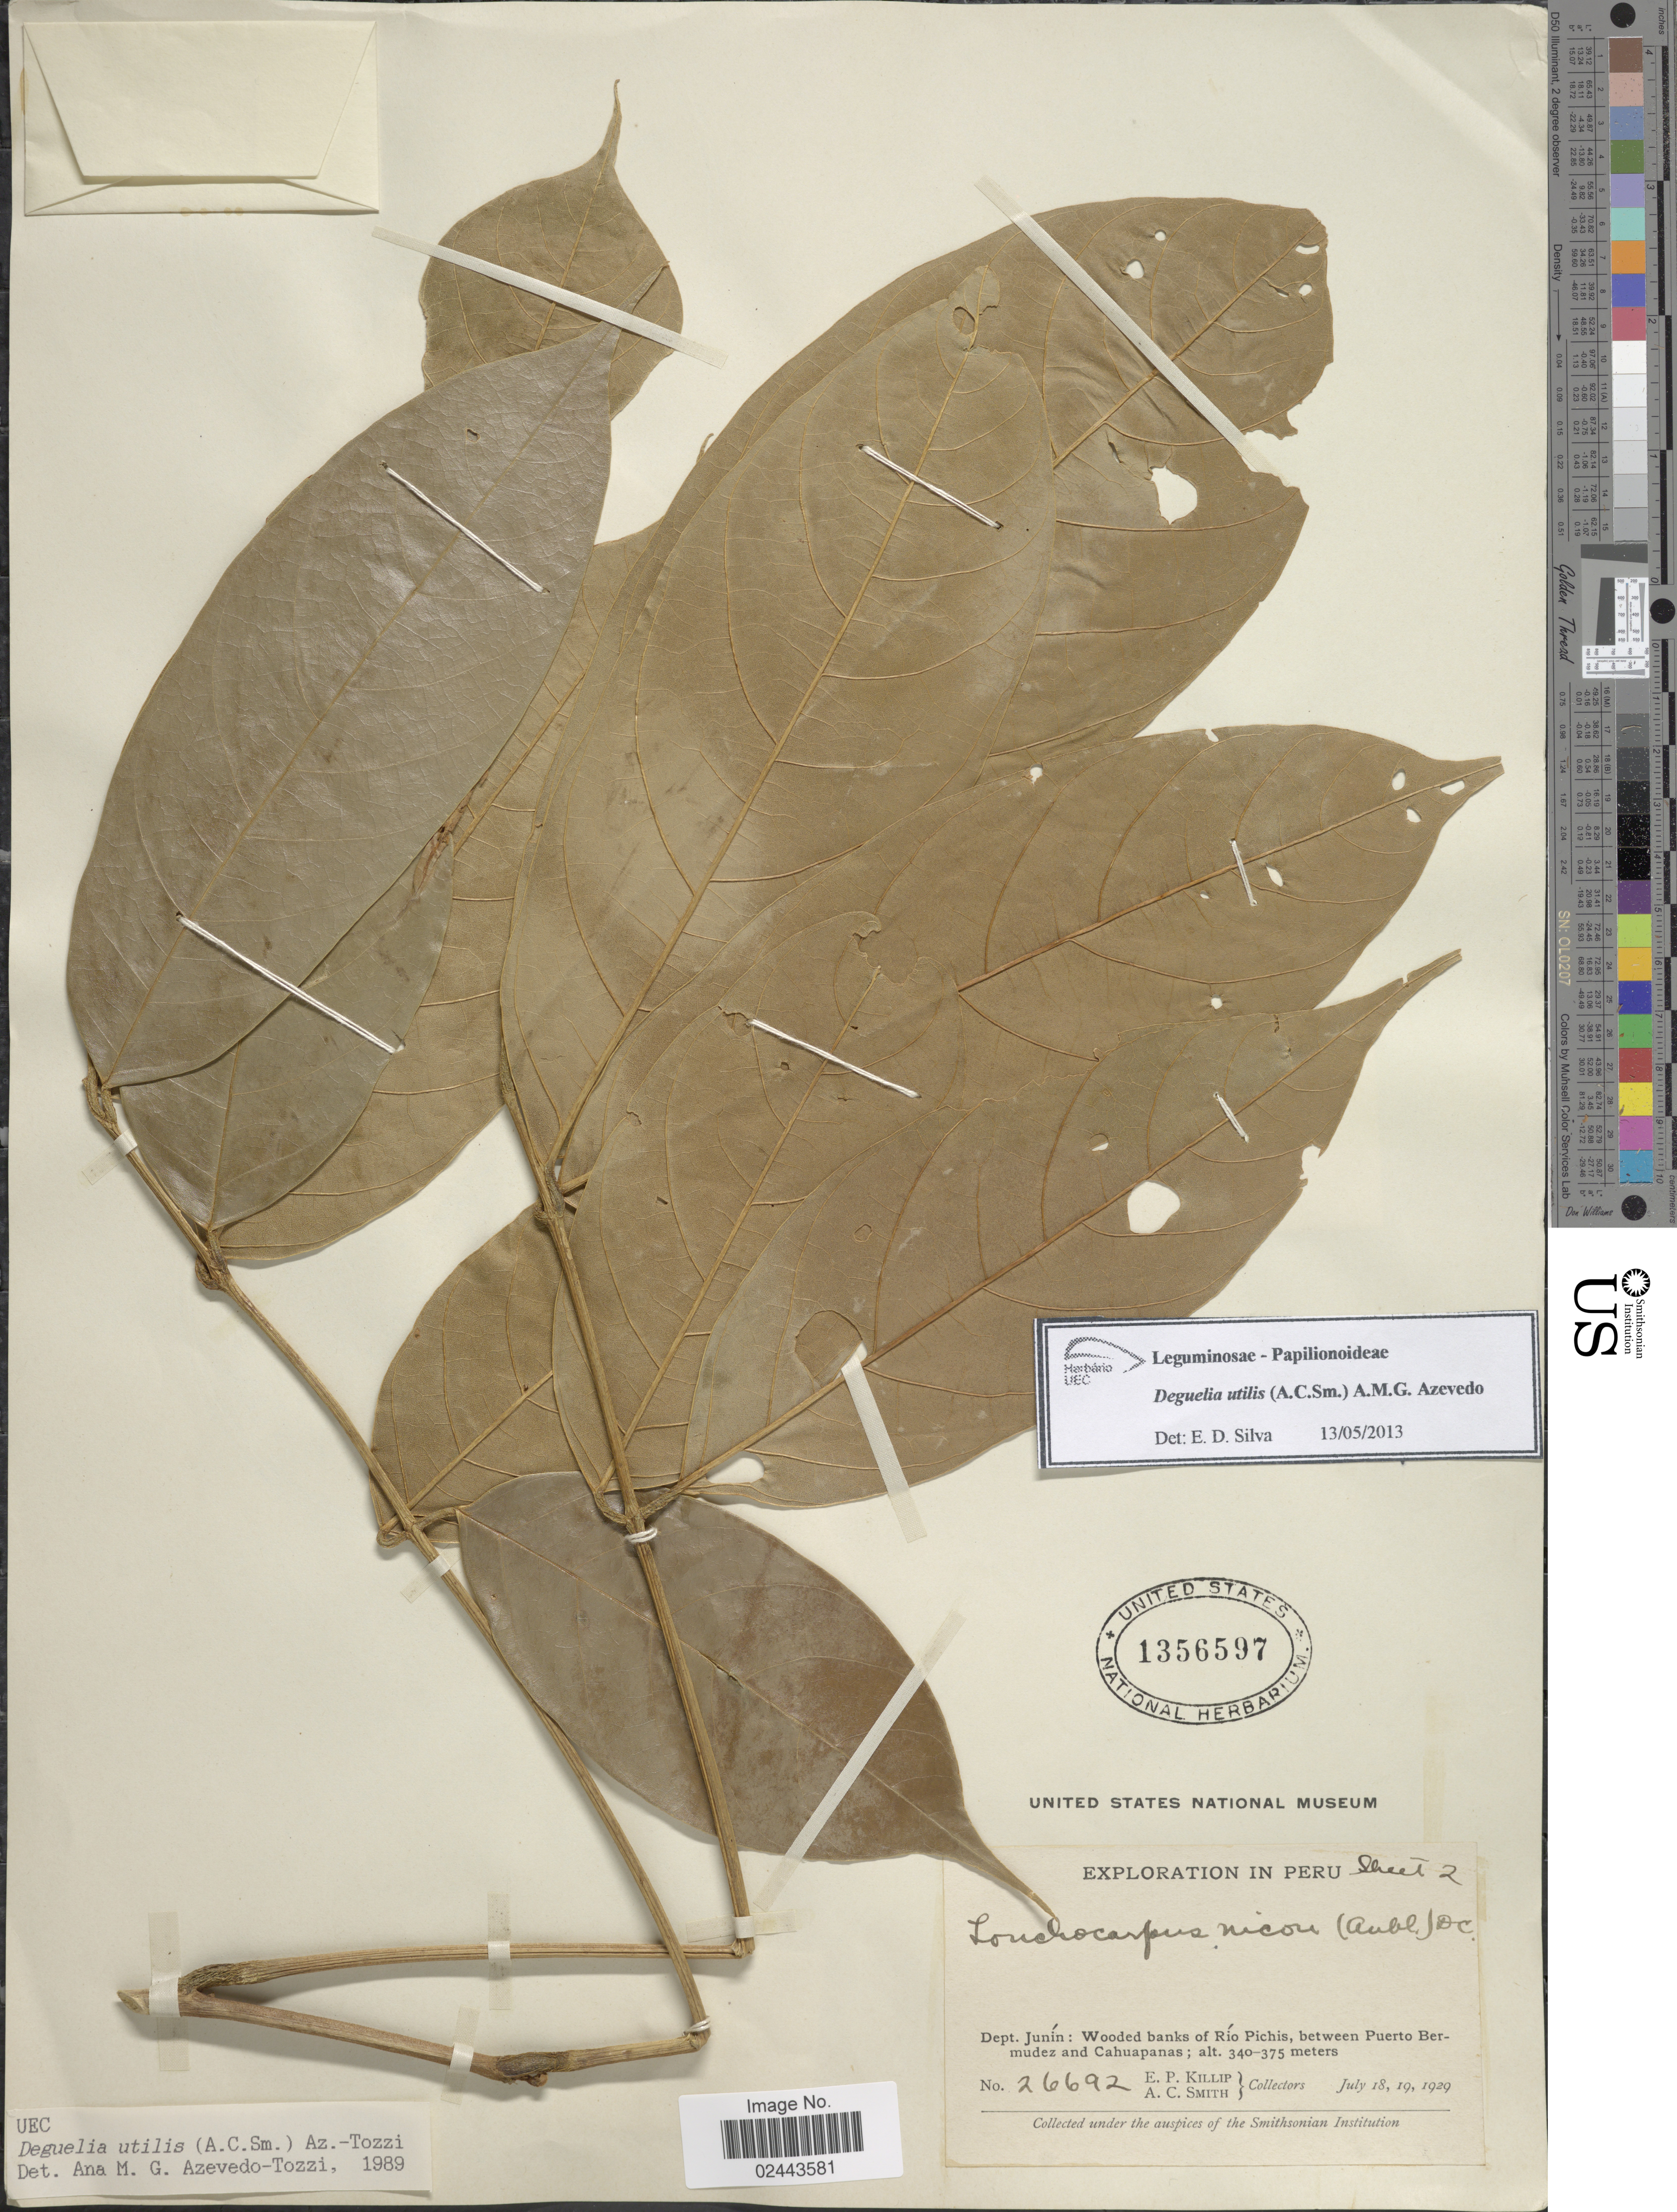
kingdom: Plantae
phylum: Tracheophyta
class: Magnoliopsida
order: Fabales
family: Fabaceae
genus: Deguelia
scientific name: Deguelia utilis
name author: (A.C. Sm.) A.M.G. Azevedo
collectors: E. P. Killip & A. C. Smith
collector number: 26692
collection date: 1929-07-18/1929-07-19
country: Peru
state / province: Junín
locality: Wooded banks of Rio Pichis, between Puerto Bermudez and Cahuapanas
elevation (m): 340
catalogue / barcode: US 1356597